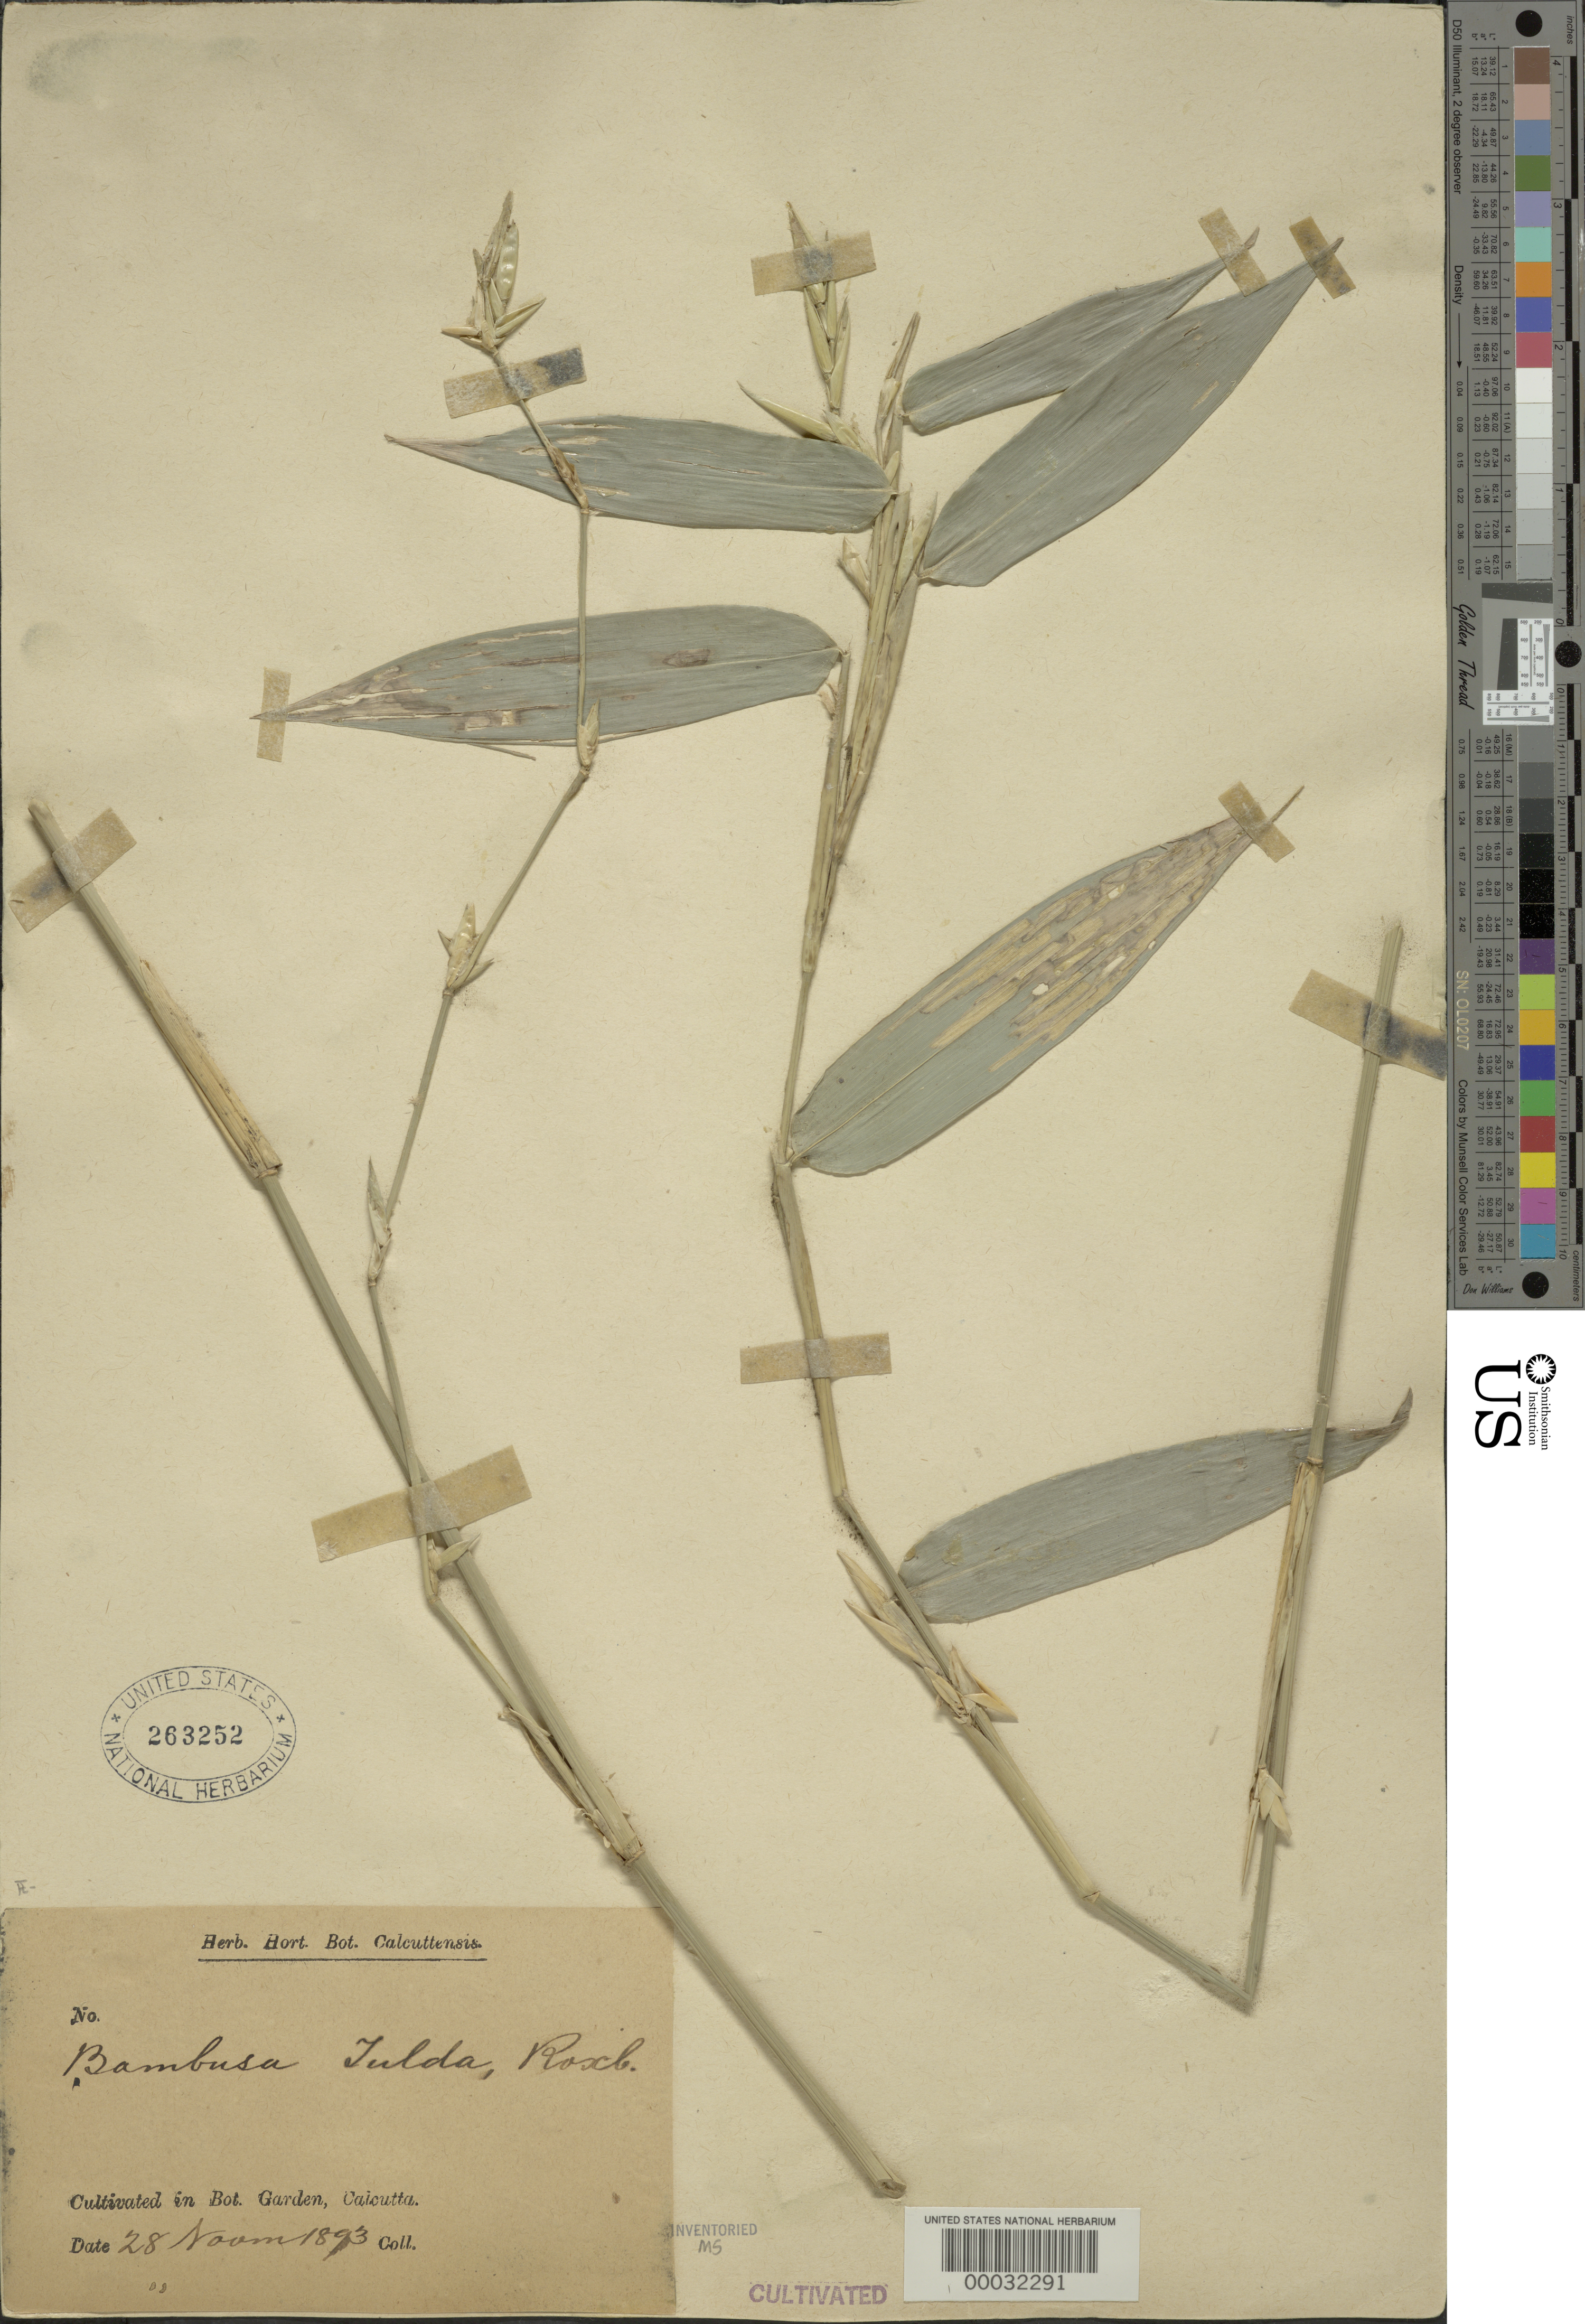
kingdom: Plantae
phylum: Tracheophyta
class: Liliopsida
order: Poales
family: Poaceae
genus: Bambusa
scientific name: Bambusa longispiculata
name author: Gamble ex Brandis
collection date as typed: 28 Nov 1893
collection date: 1893-11-28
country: India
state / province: West Bengal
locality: Calcutta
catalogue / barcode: US 263252